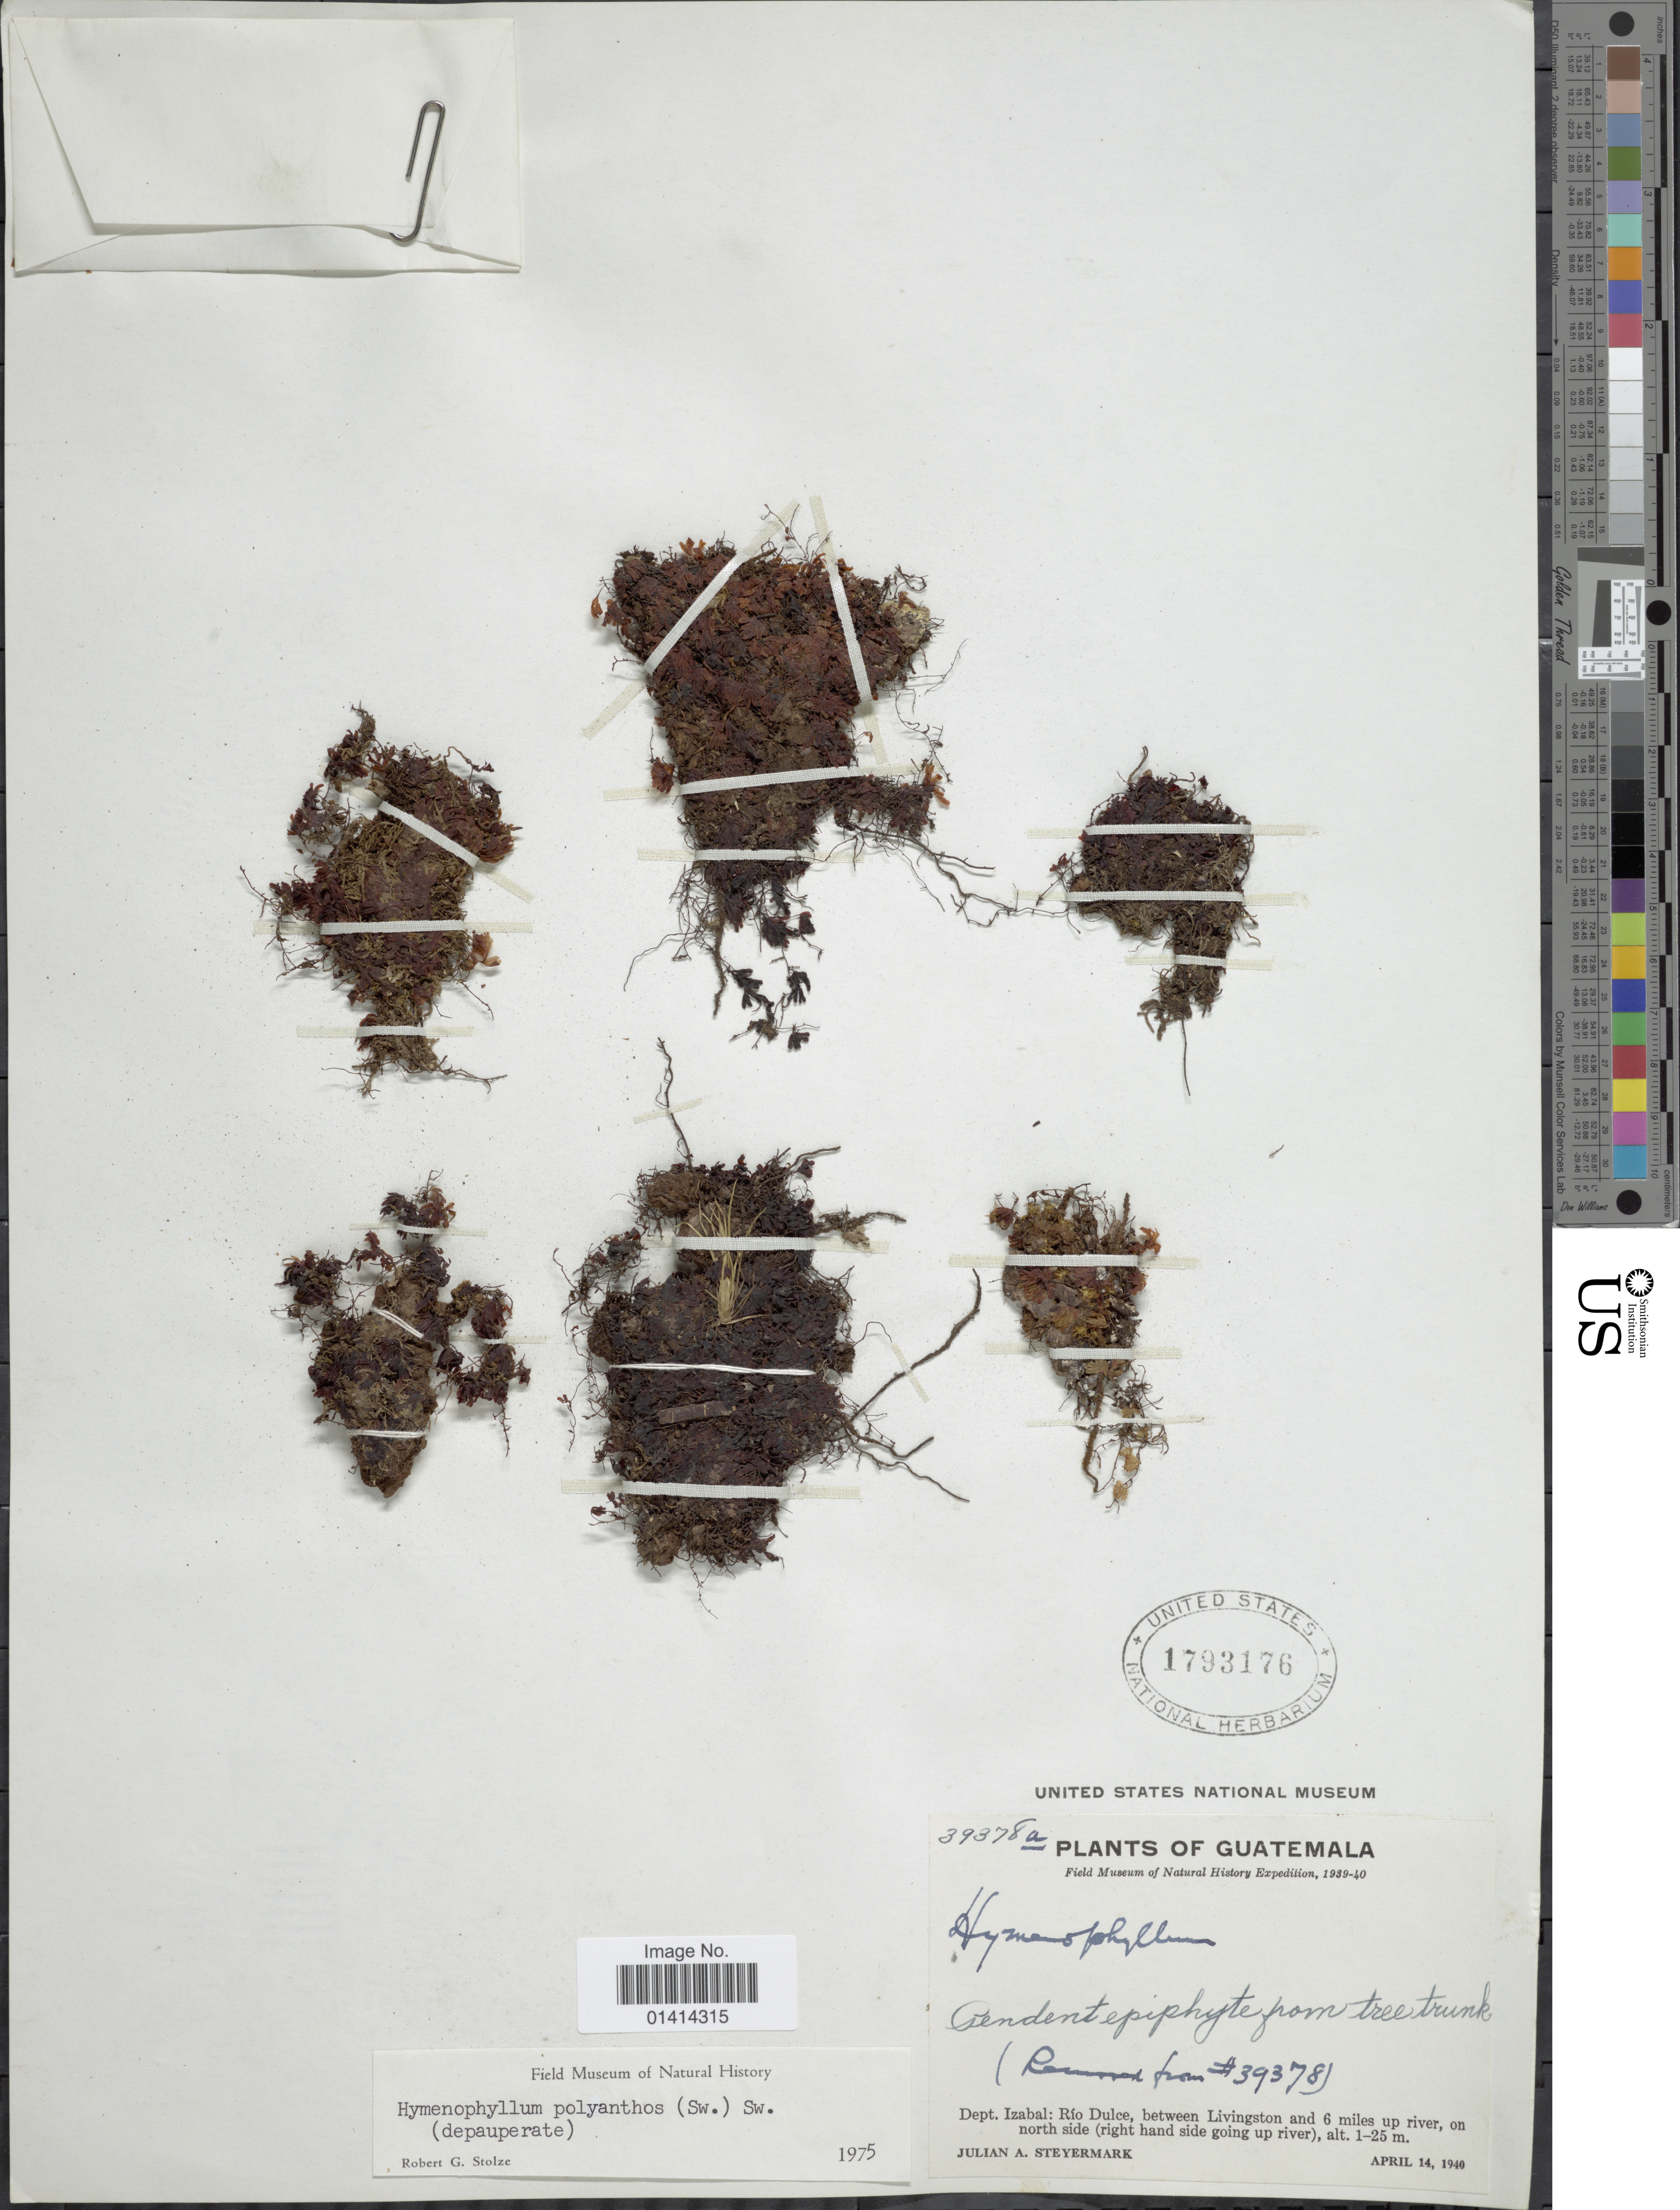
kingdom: Plantae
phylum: Tracheophyta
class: Polypodiopsida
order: Hymenophyllales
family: Hymenophyllaceae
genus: Hymenophyllum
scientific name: Hymenophyllum polyanthos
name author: (Sw.) Sw.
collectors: J. Steyermark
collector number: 39378a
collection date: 1940-04-14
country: Guatemala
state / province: Izabal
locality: Dept. Izabal: Río Dulce, between Livingston and 6 miles up river, on north side (right hand side going up river)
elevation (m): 1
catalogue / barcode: US 1793176